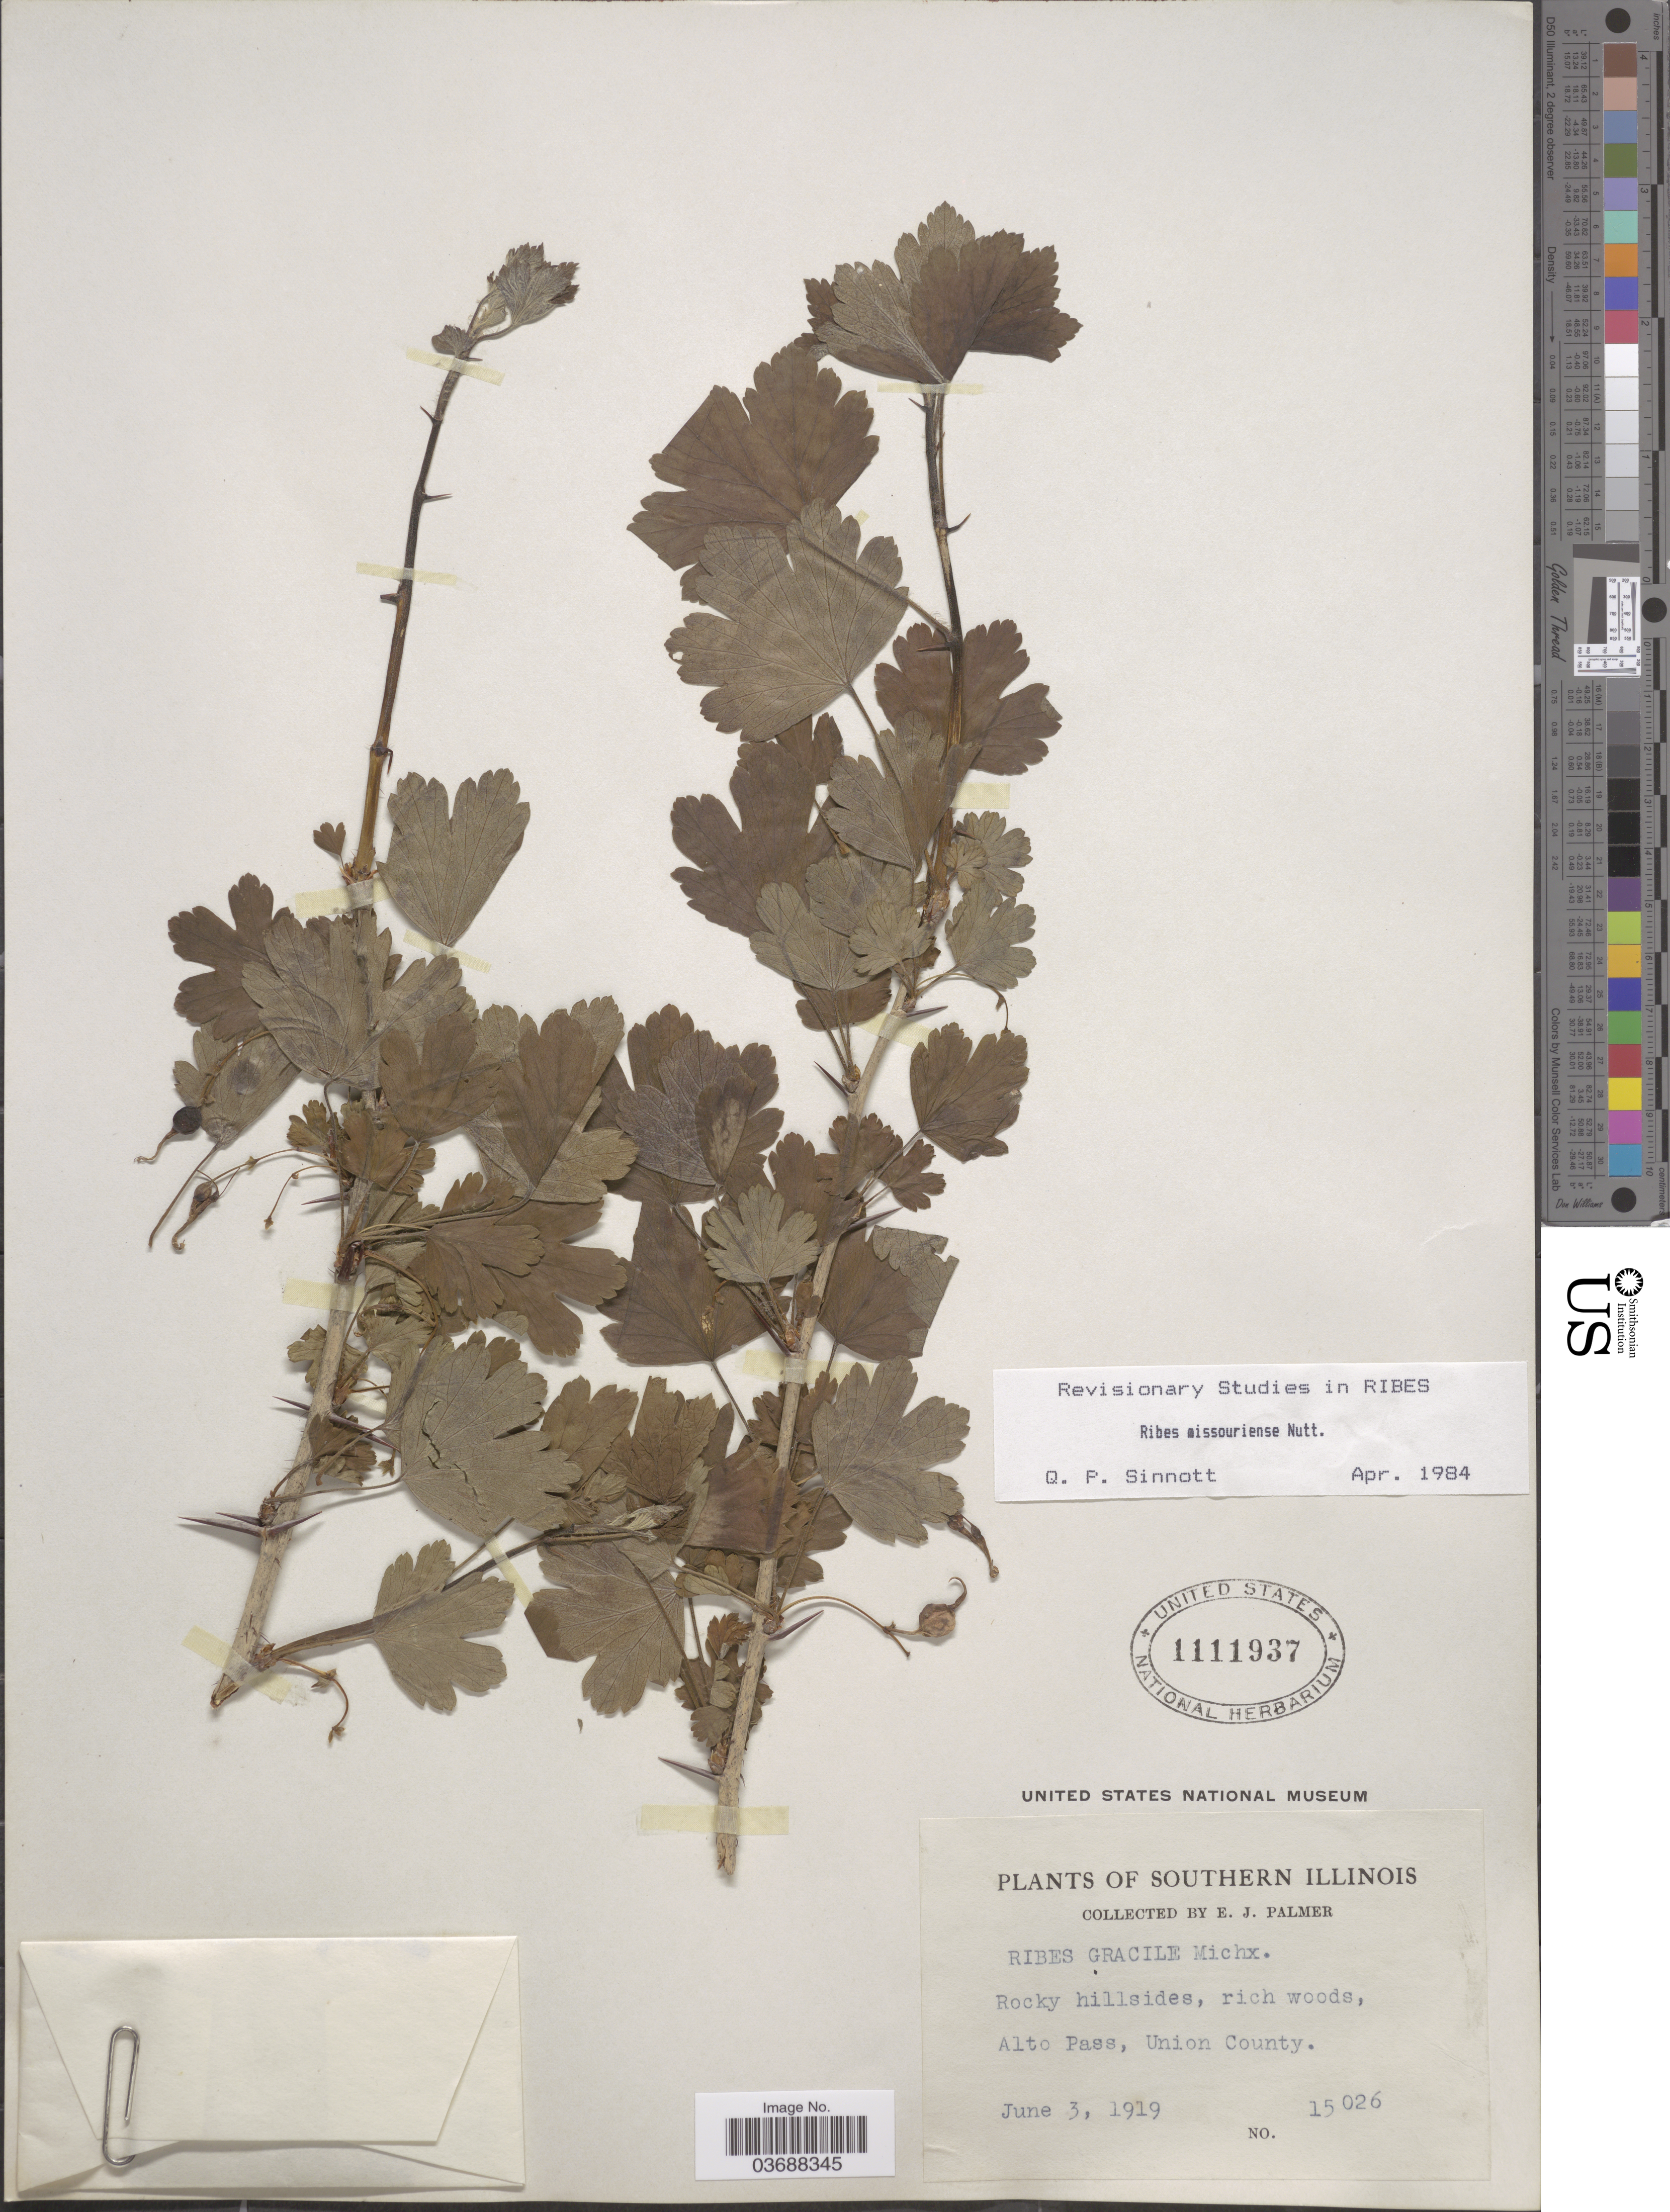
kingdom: Plantae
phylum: Tracheophyta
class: Magnoliopsida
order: Saxifragales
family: Grossulariaceae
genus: Ribes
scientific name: Ribes missouriense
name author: Nutt.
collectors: E. J. Palmer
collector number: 15026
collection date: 1919-06-03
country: United States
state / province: Illinois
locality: Southern Illinois. Alto Pass, Union County.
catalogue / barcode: US 1111937